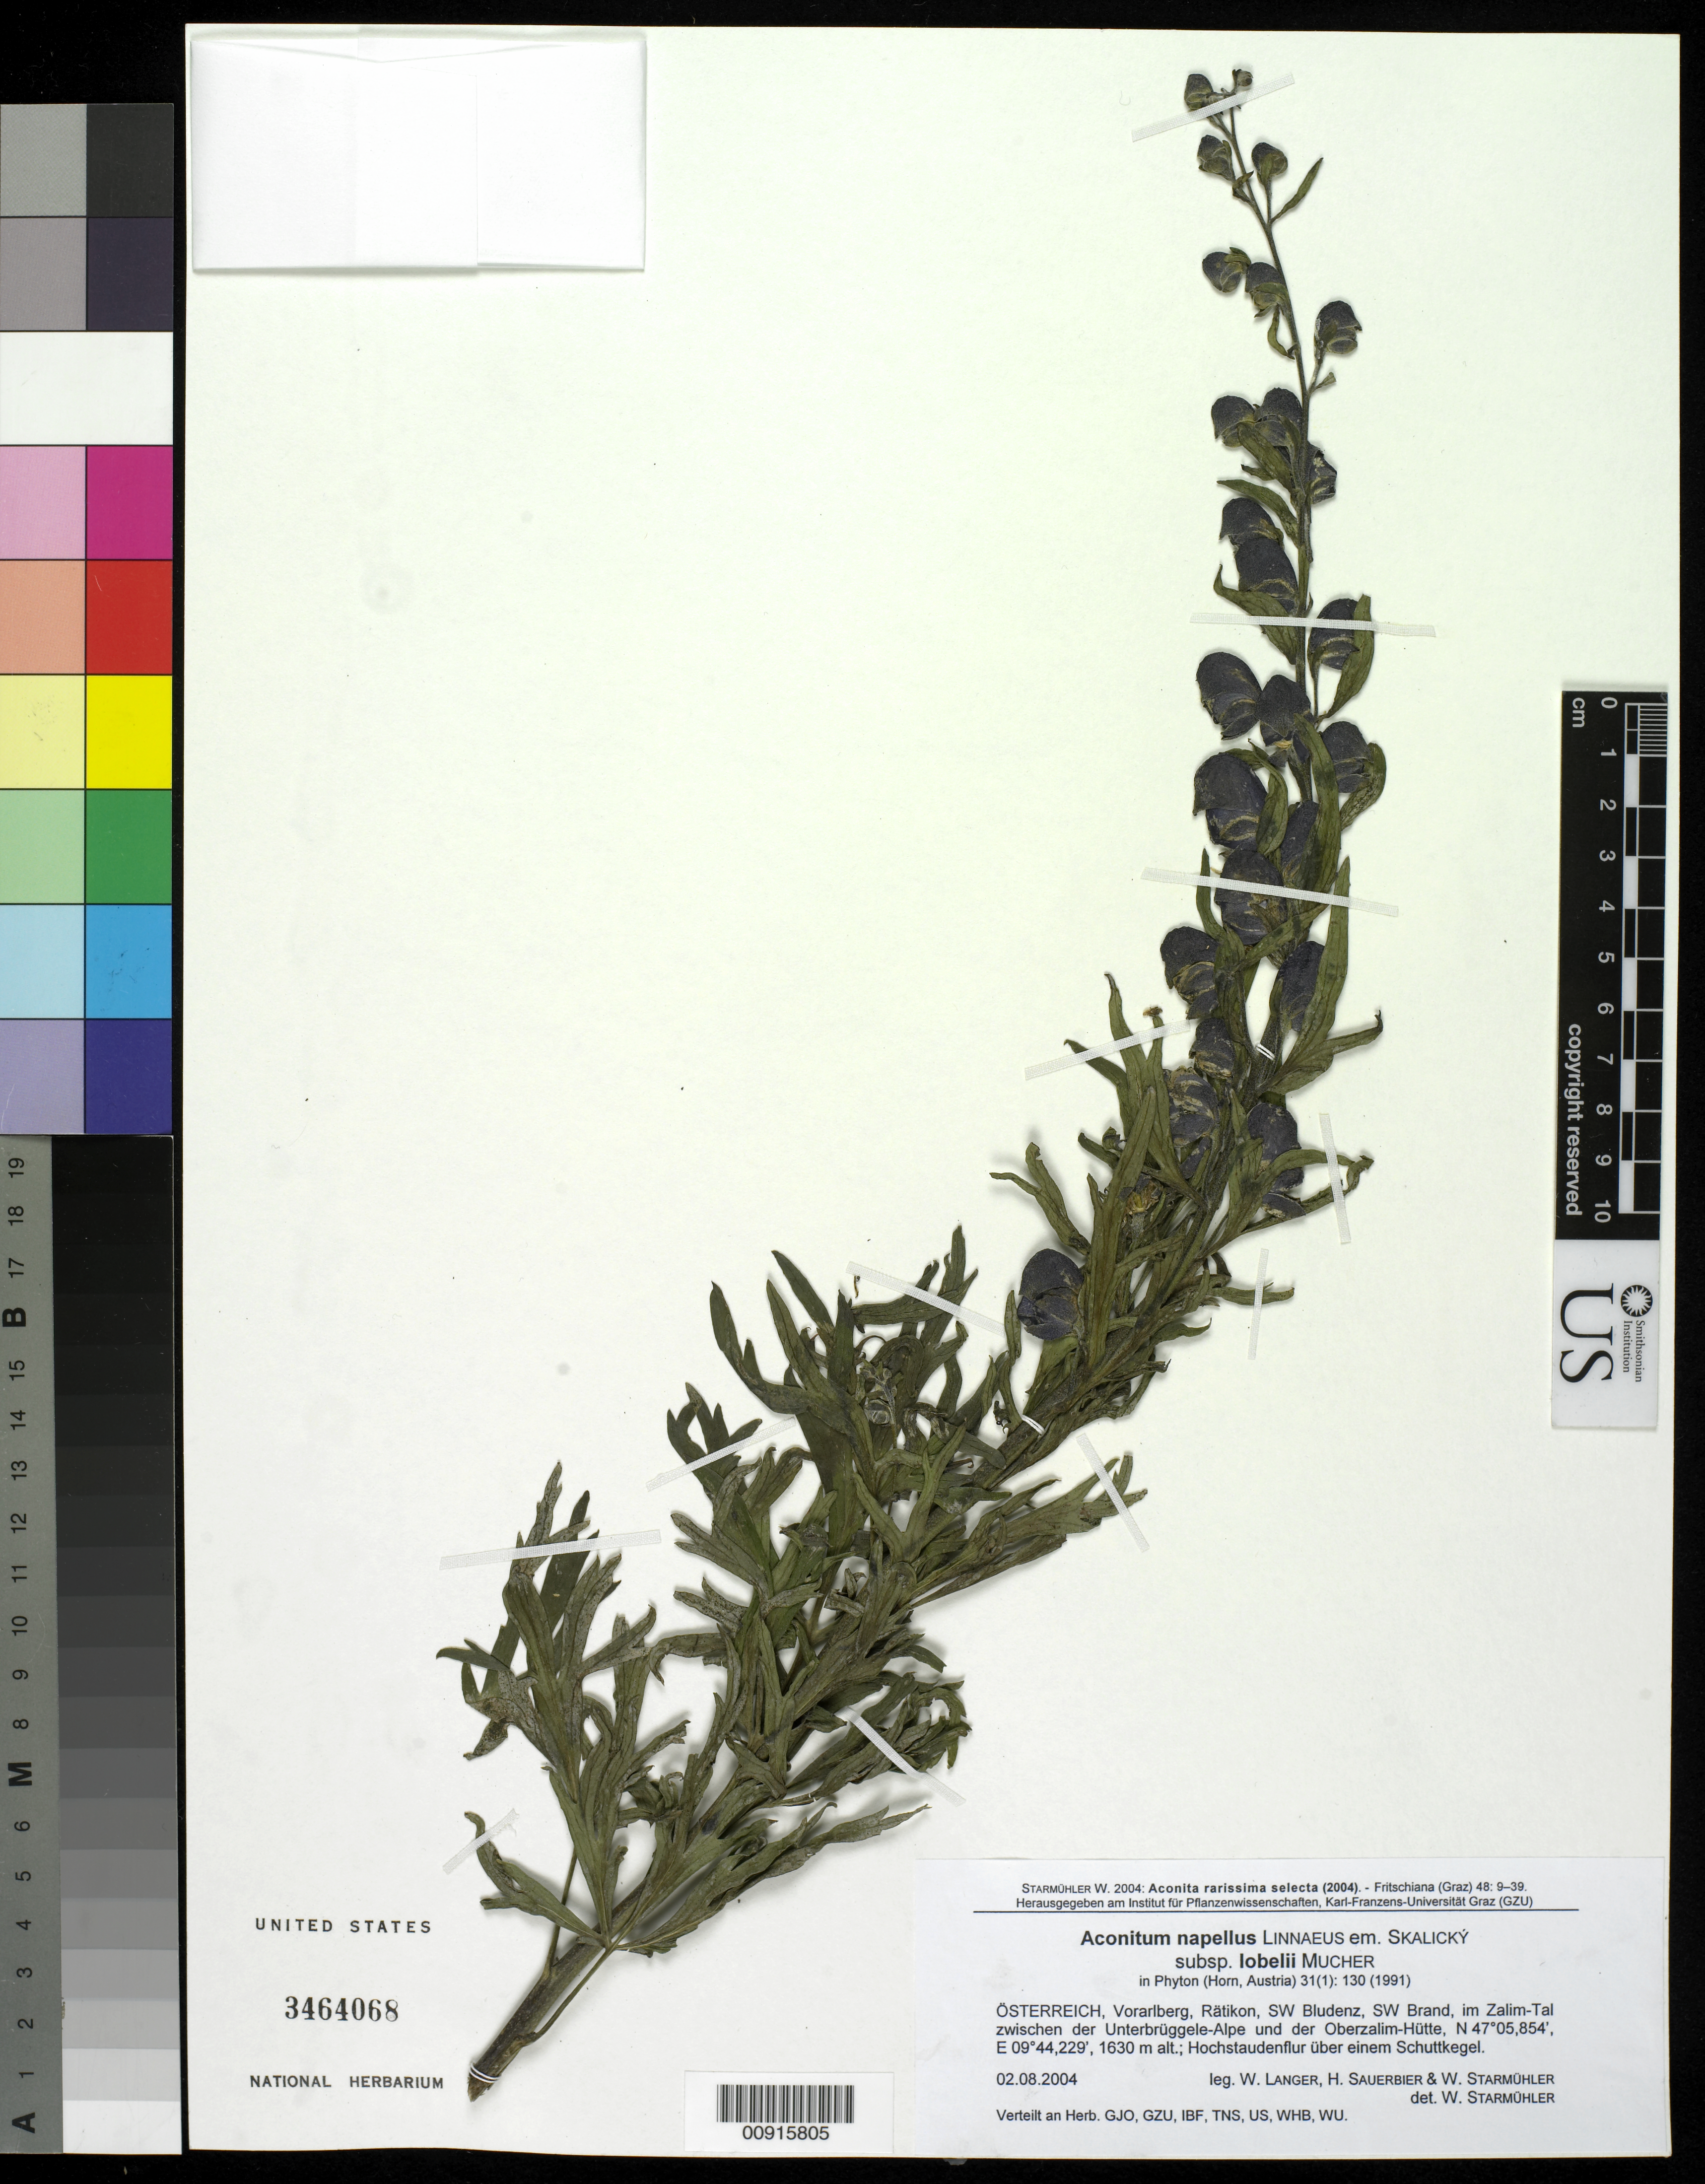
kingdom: Plantae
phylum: Tracheophyta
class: Magnoliopsida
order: Ranunculales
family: Ranunculaceae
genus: Aconitum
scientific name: Aconitum napellus subsp. lobelii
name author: Mucher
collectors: W. Langer, H. Sauerbier & W. Starmühler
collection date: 2004-02-08 or 2004-08-02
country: Austria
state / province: Vorarlberg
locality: Osterreich, Voralberg, Ratikon, SW Bludenz, SW Brand, im Zalim-Tal zwischen der Unterbruggele-Alpe und der Oberzalim-hutte.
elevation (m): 1630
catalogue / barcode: US 3464068